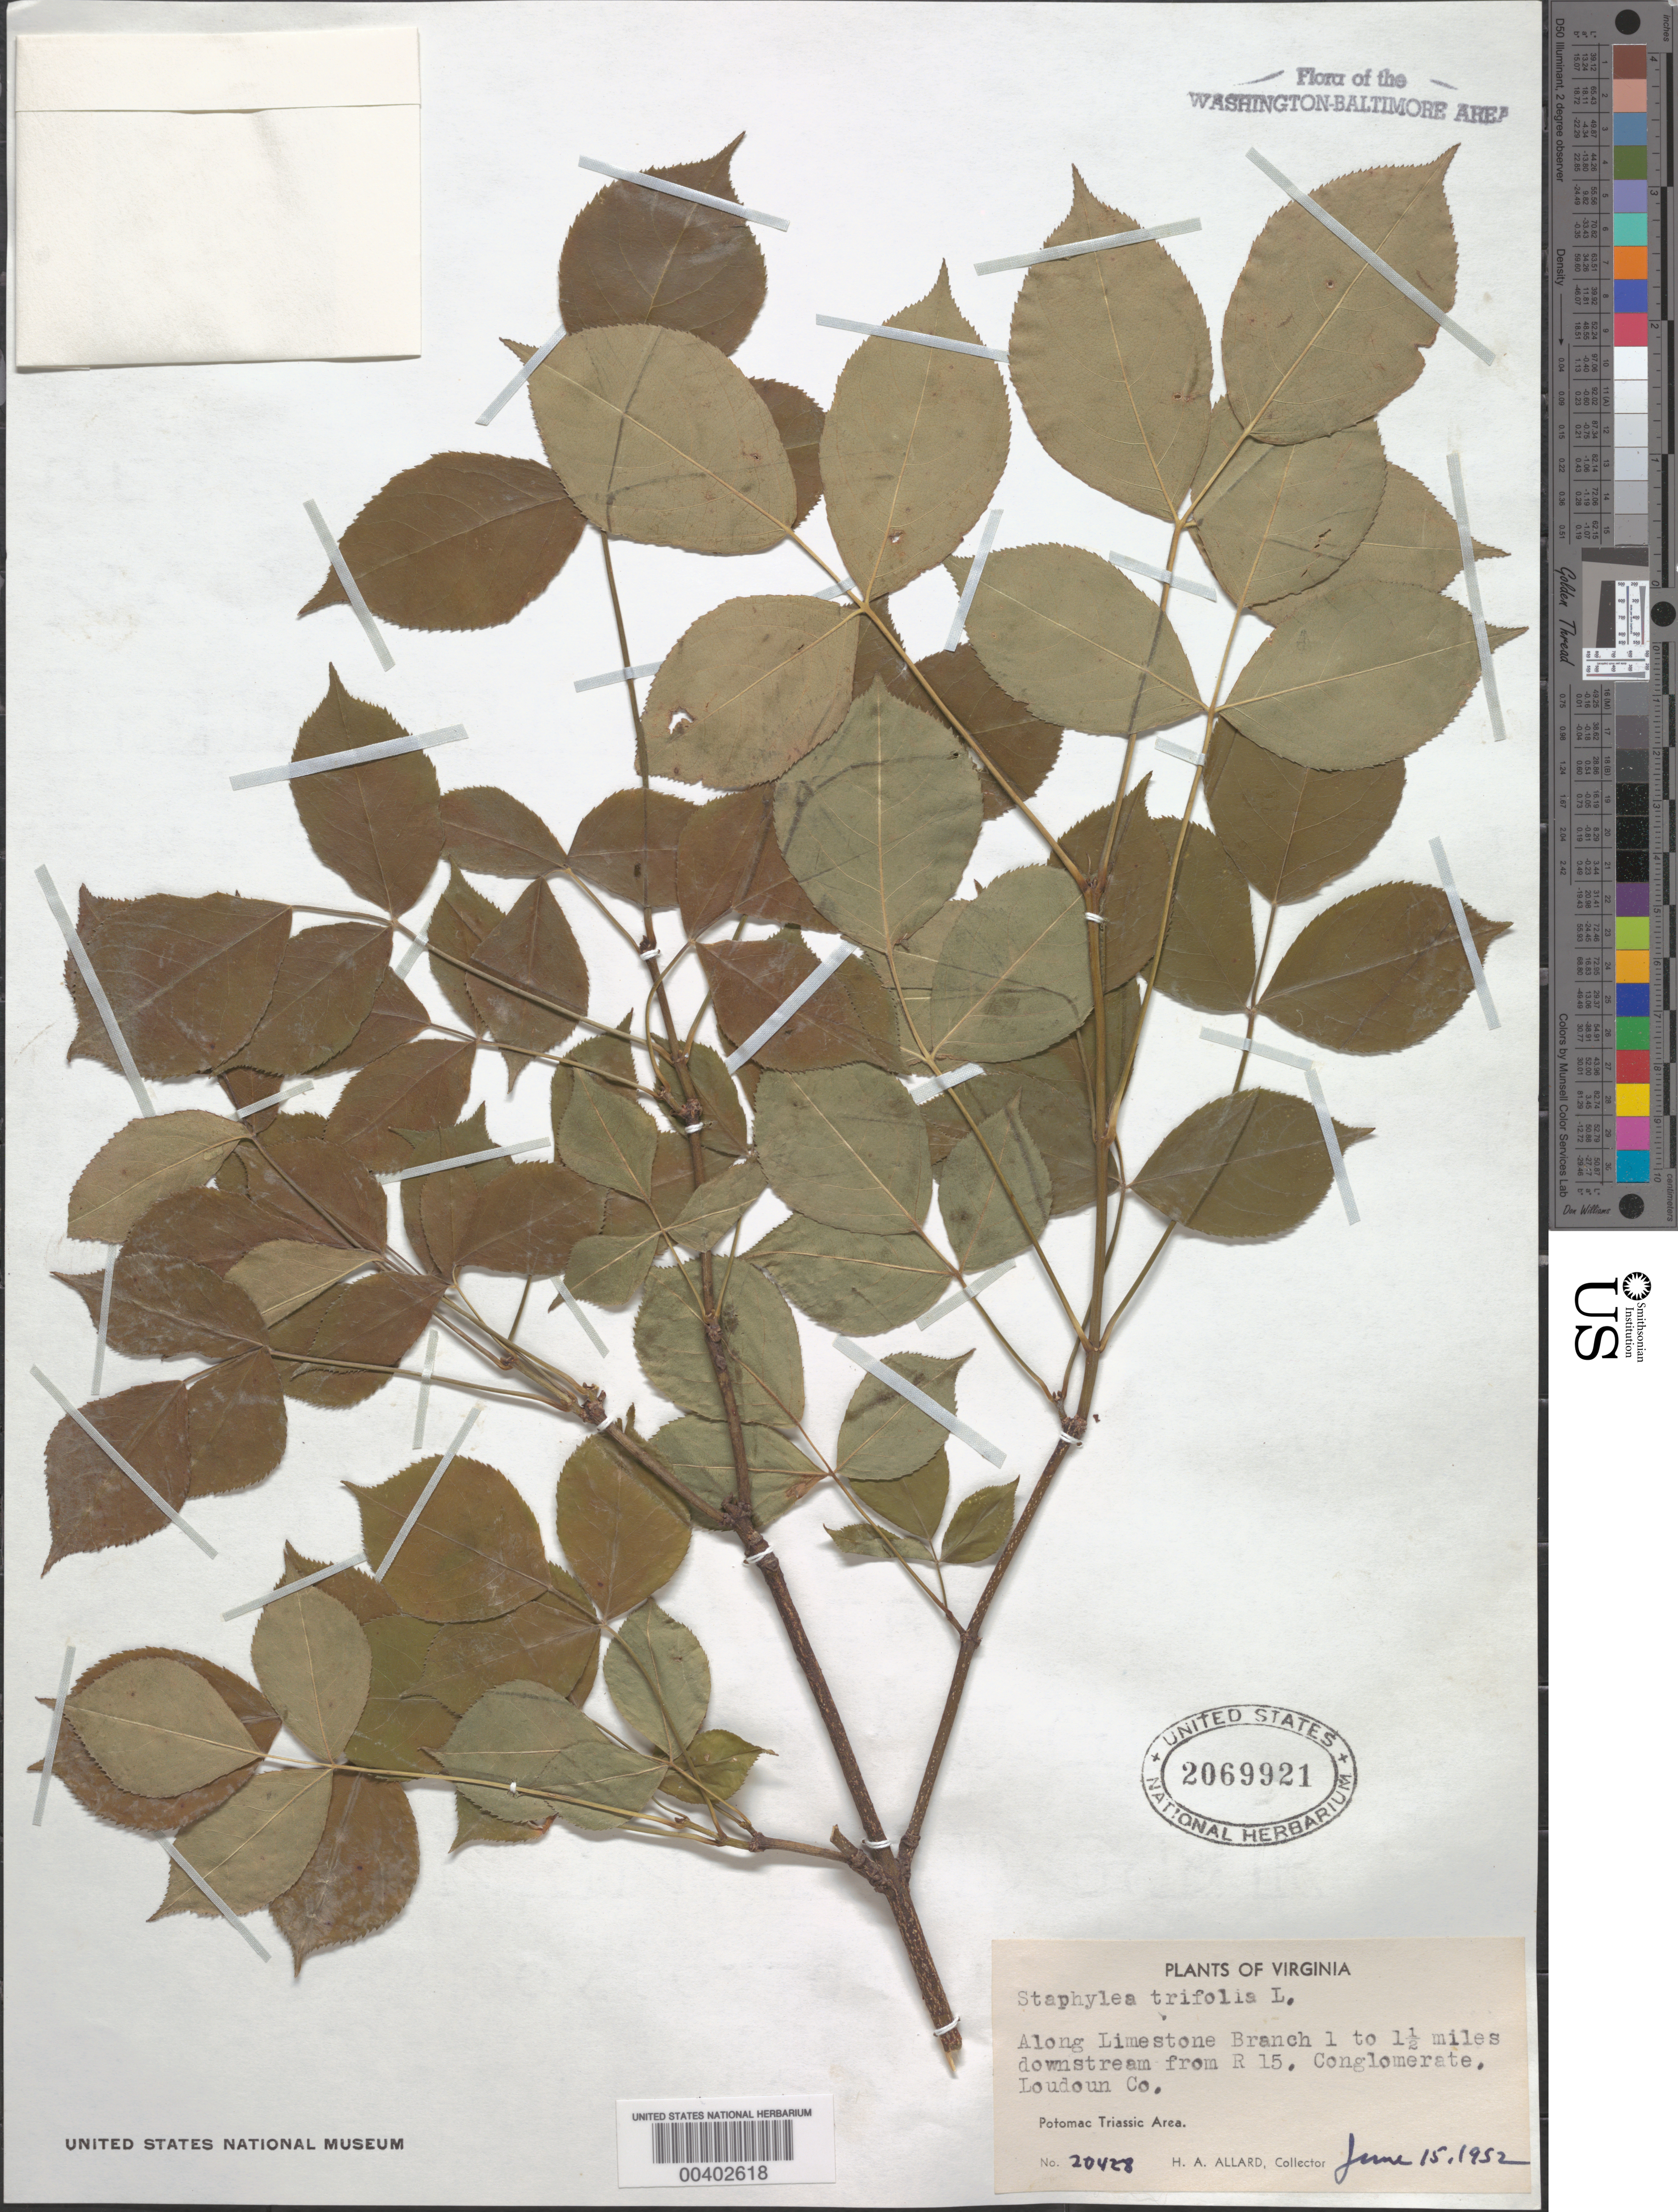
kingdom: Plantae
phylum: Tracheophyta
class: Magnoliopsida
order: Crossosomatales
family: Staphyleaceae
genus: Staphylea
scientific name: Staphylea trifolia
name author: L.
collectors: H. A. Allard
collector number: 20428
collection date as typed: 15 Jun 1952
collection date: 1952-06-15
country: United States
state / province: Virginia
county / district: Loudoun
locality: Downstream from Route 15 on Limestone Branch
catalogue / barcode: US 2069921